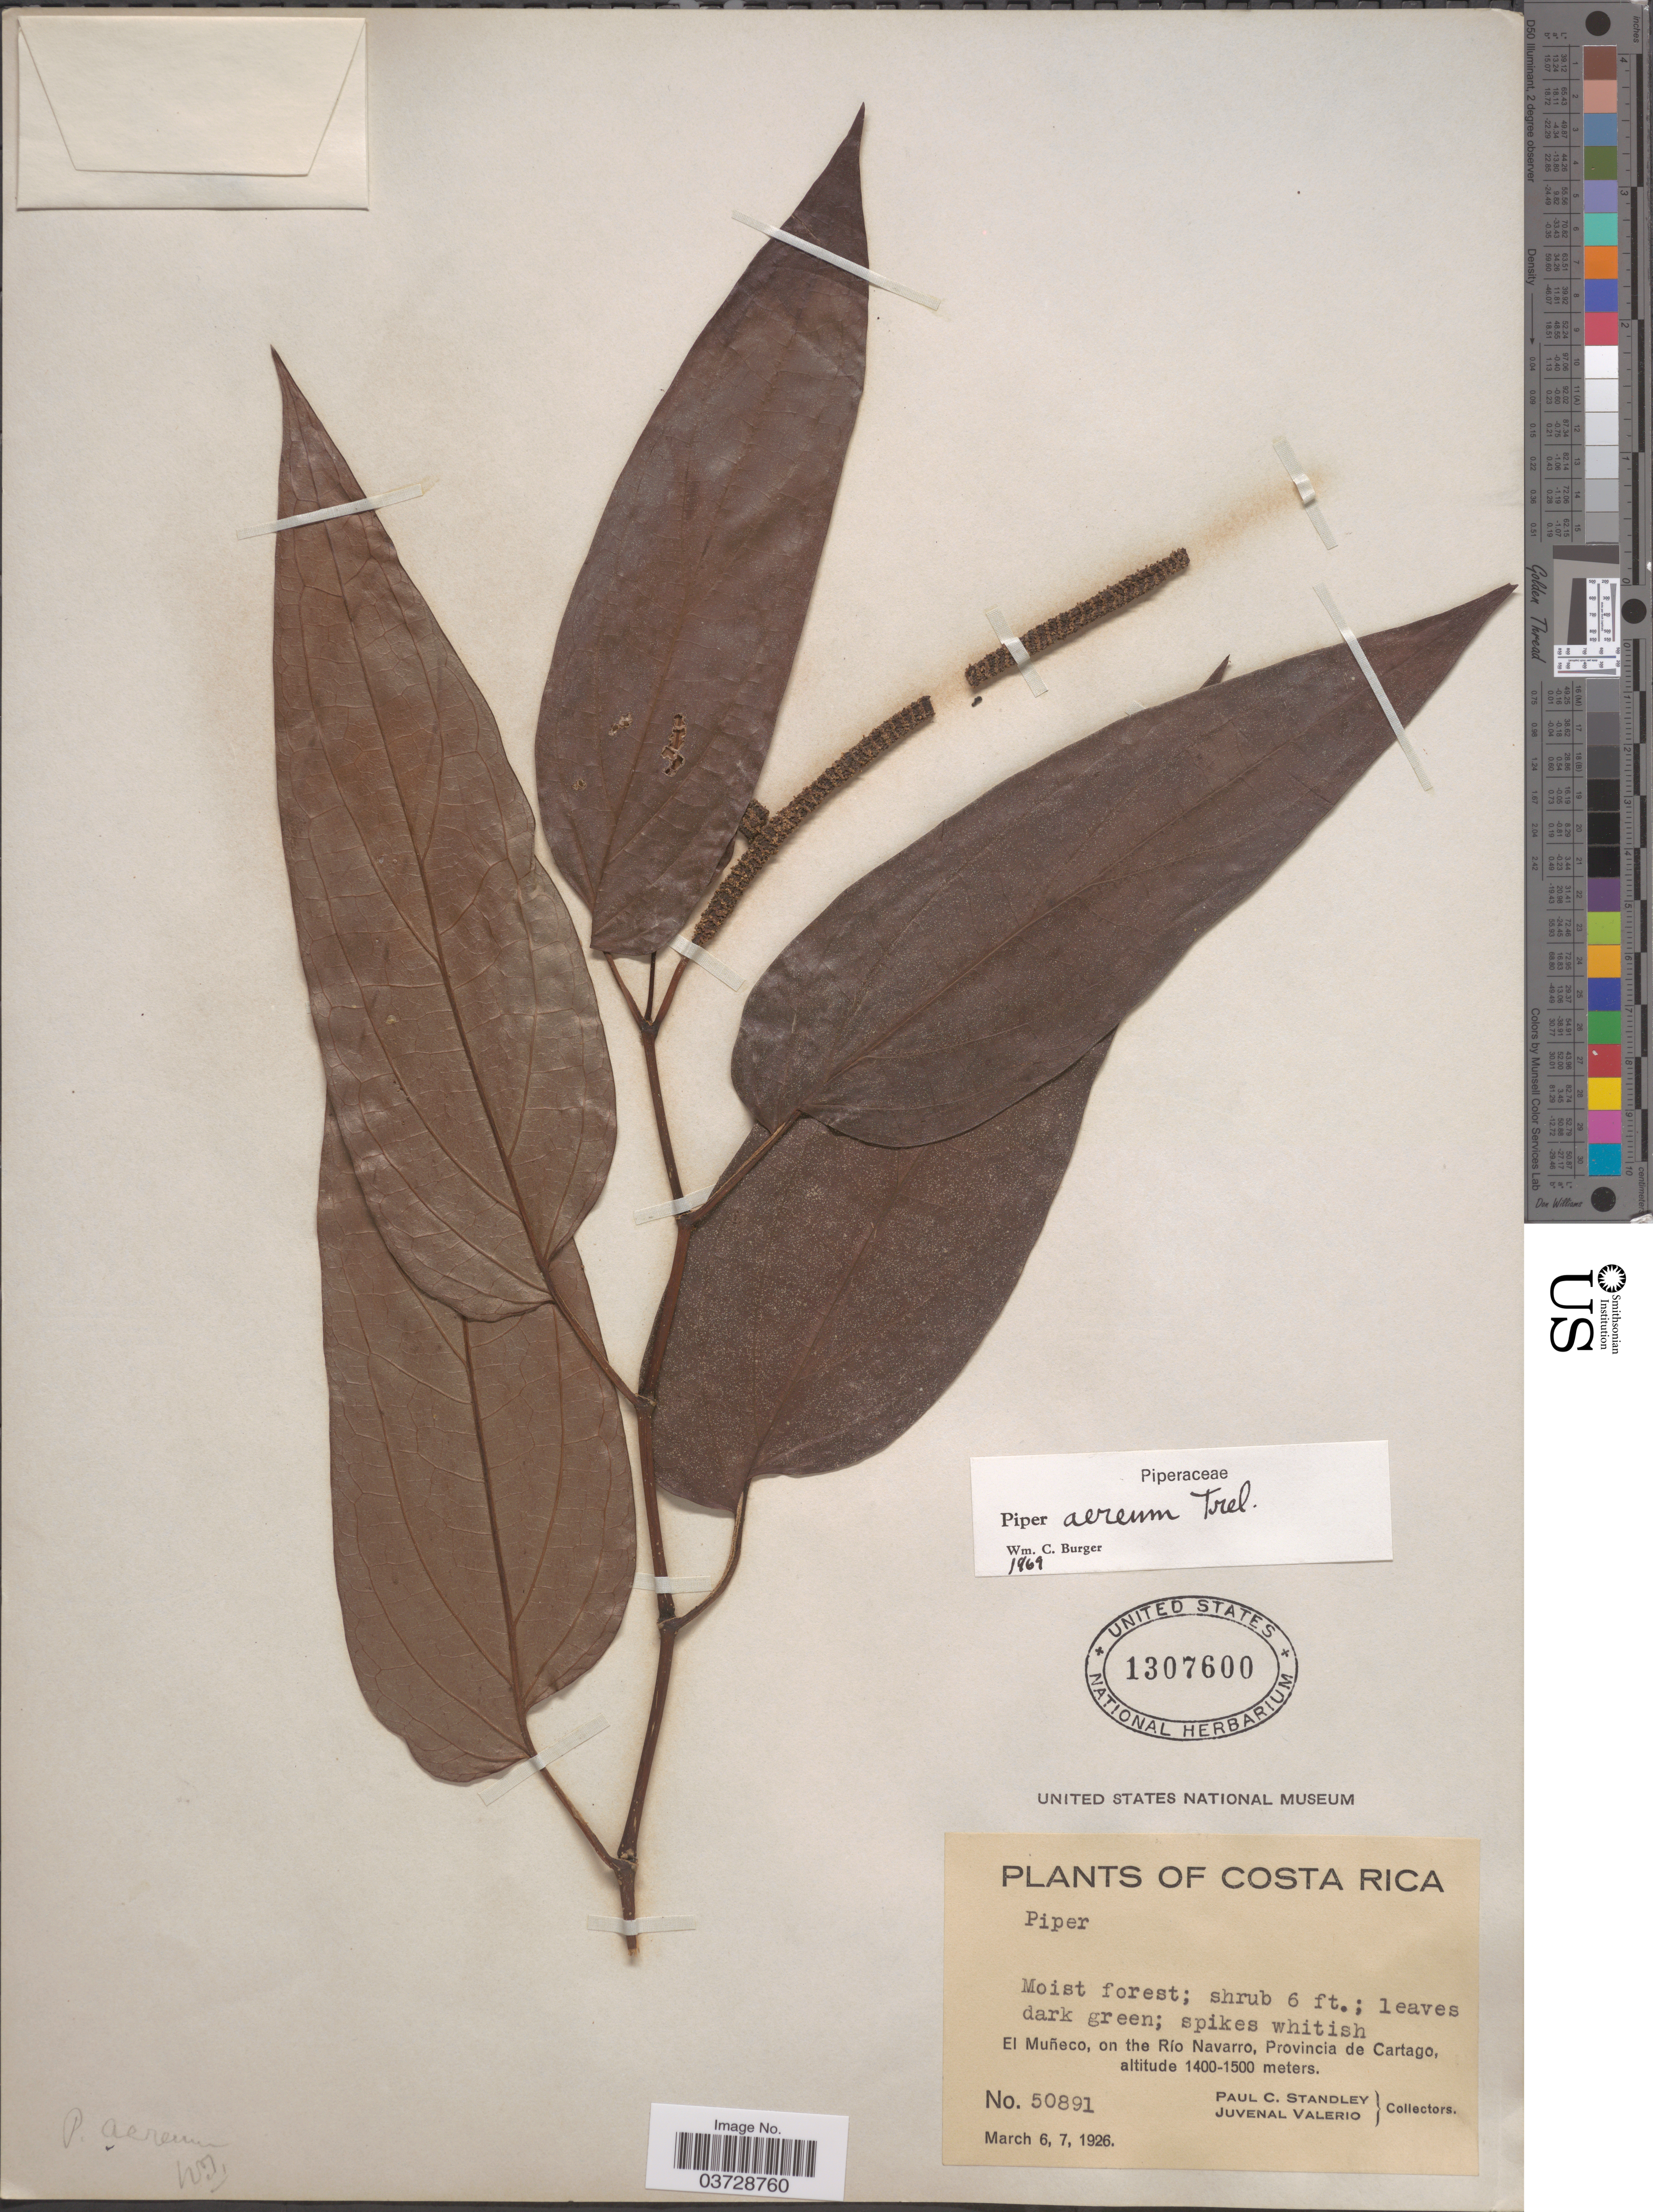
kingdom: Plantae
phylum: Tracheophyta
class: Magnoliopsida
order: Piperales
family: Piperaceae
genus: Piper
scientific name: Piper aereum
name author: Trel.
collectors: P. C. Standley & J. Valerio R.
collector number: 50891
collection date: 1926-03-06/1926-03-07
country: Costa Rica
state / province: Cartago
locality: El Muñeco, on the Río Navarro.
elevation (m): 1400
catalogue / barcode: US 1307600